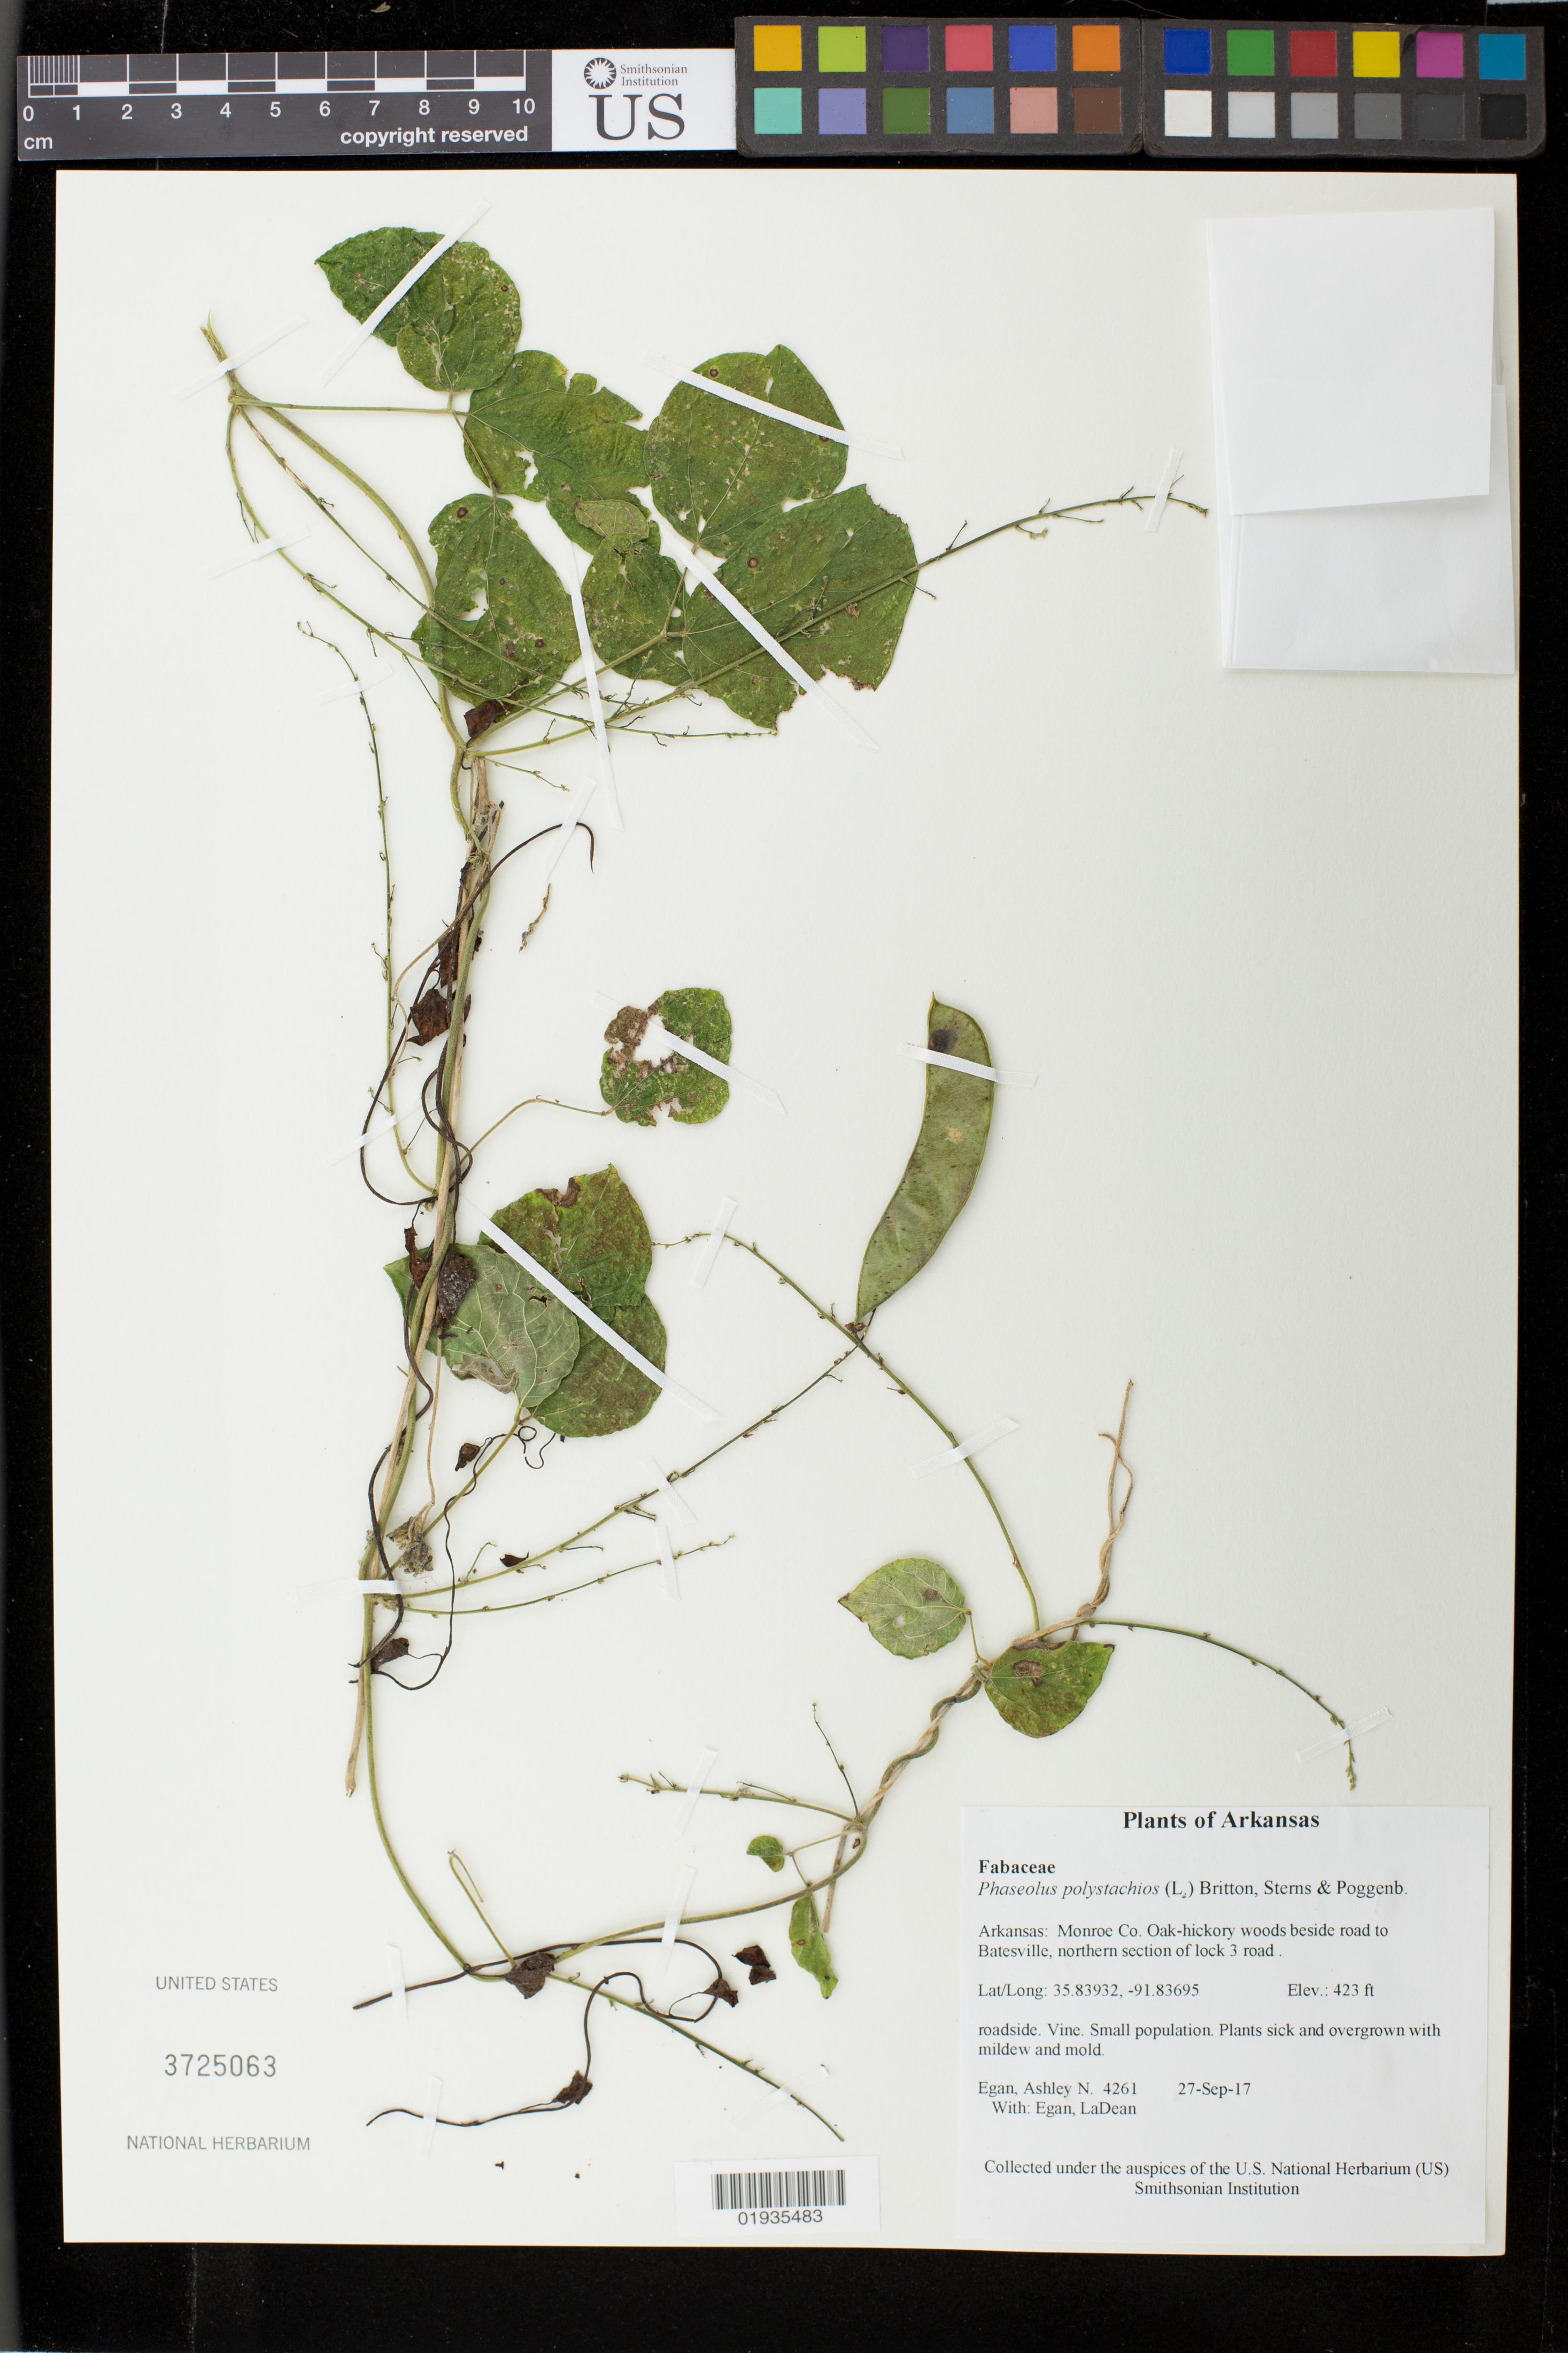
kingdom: Plantae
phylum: Tracheophyta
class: Magnoliopsida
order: Fabales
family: Fabaceae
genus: Phaseolus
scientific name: Phaseolus polystachios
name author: (L.) Britton, Stearns & Poggenb.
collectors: A. N. Egan & L. Egan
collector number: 4261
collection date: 2017-09-27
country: United States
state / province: Arkansas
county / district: Monroe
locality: Oak-hickory woods beside road to Batesville, northern section of lock 3 road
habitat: roadside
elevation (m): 129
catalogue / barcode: US 3725063